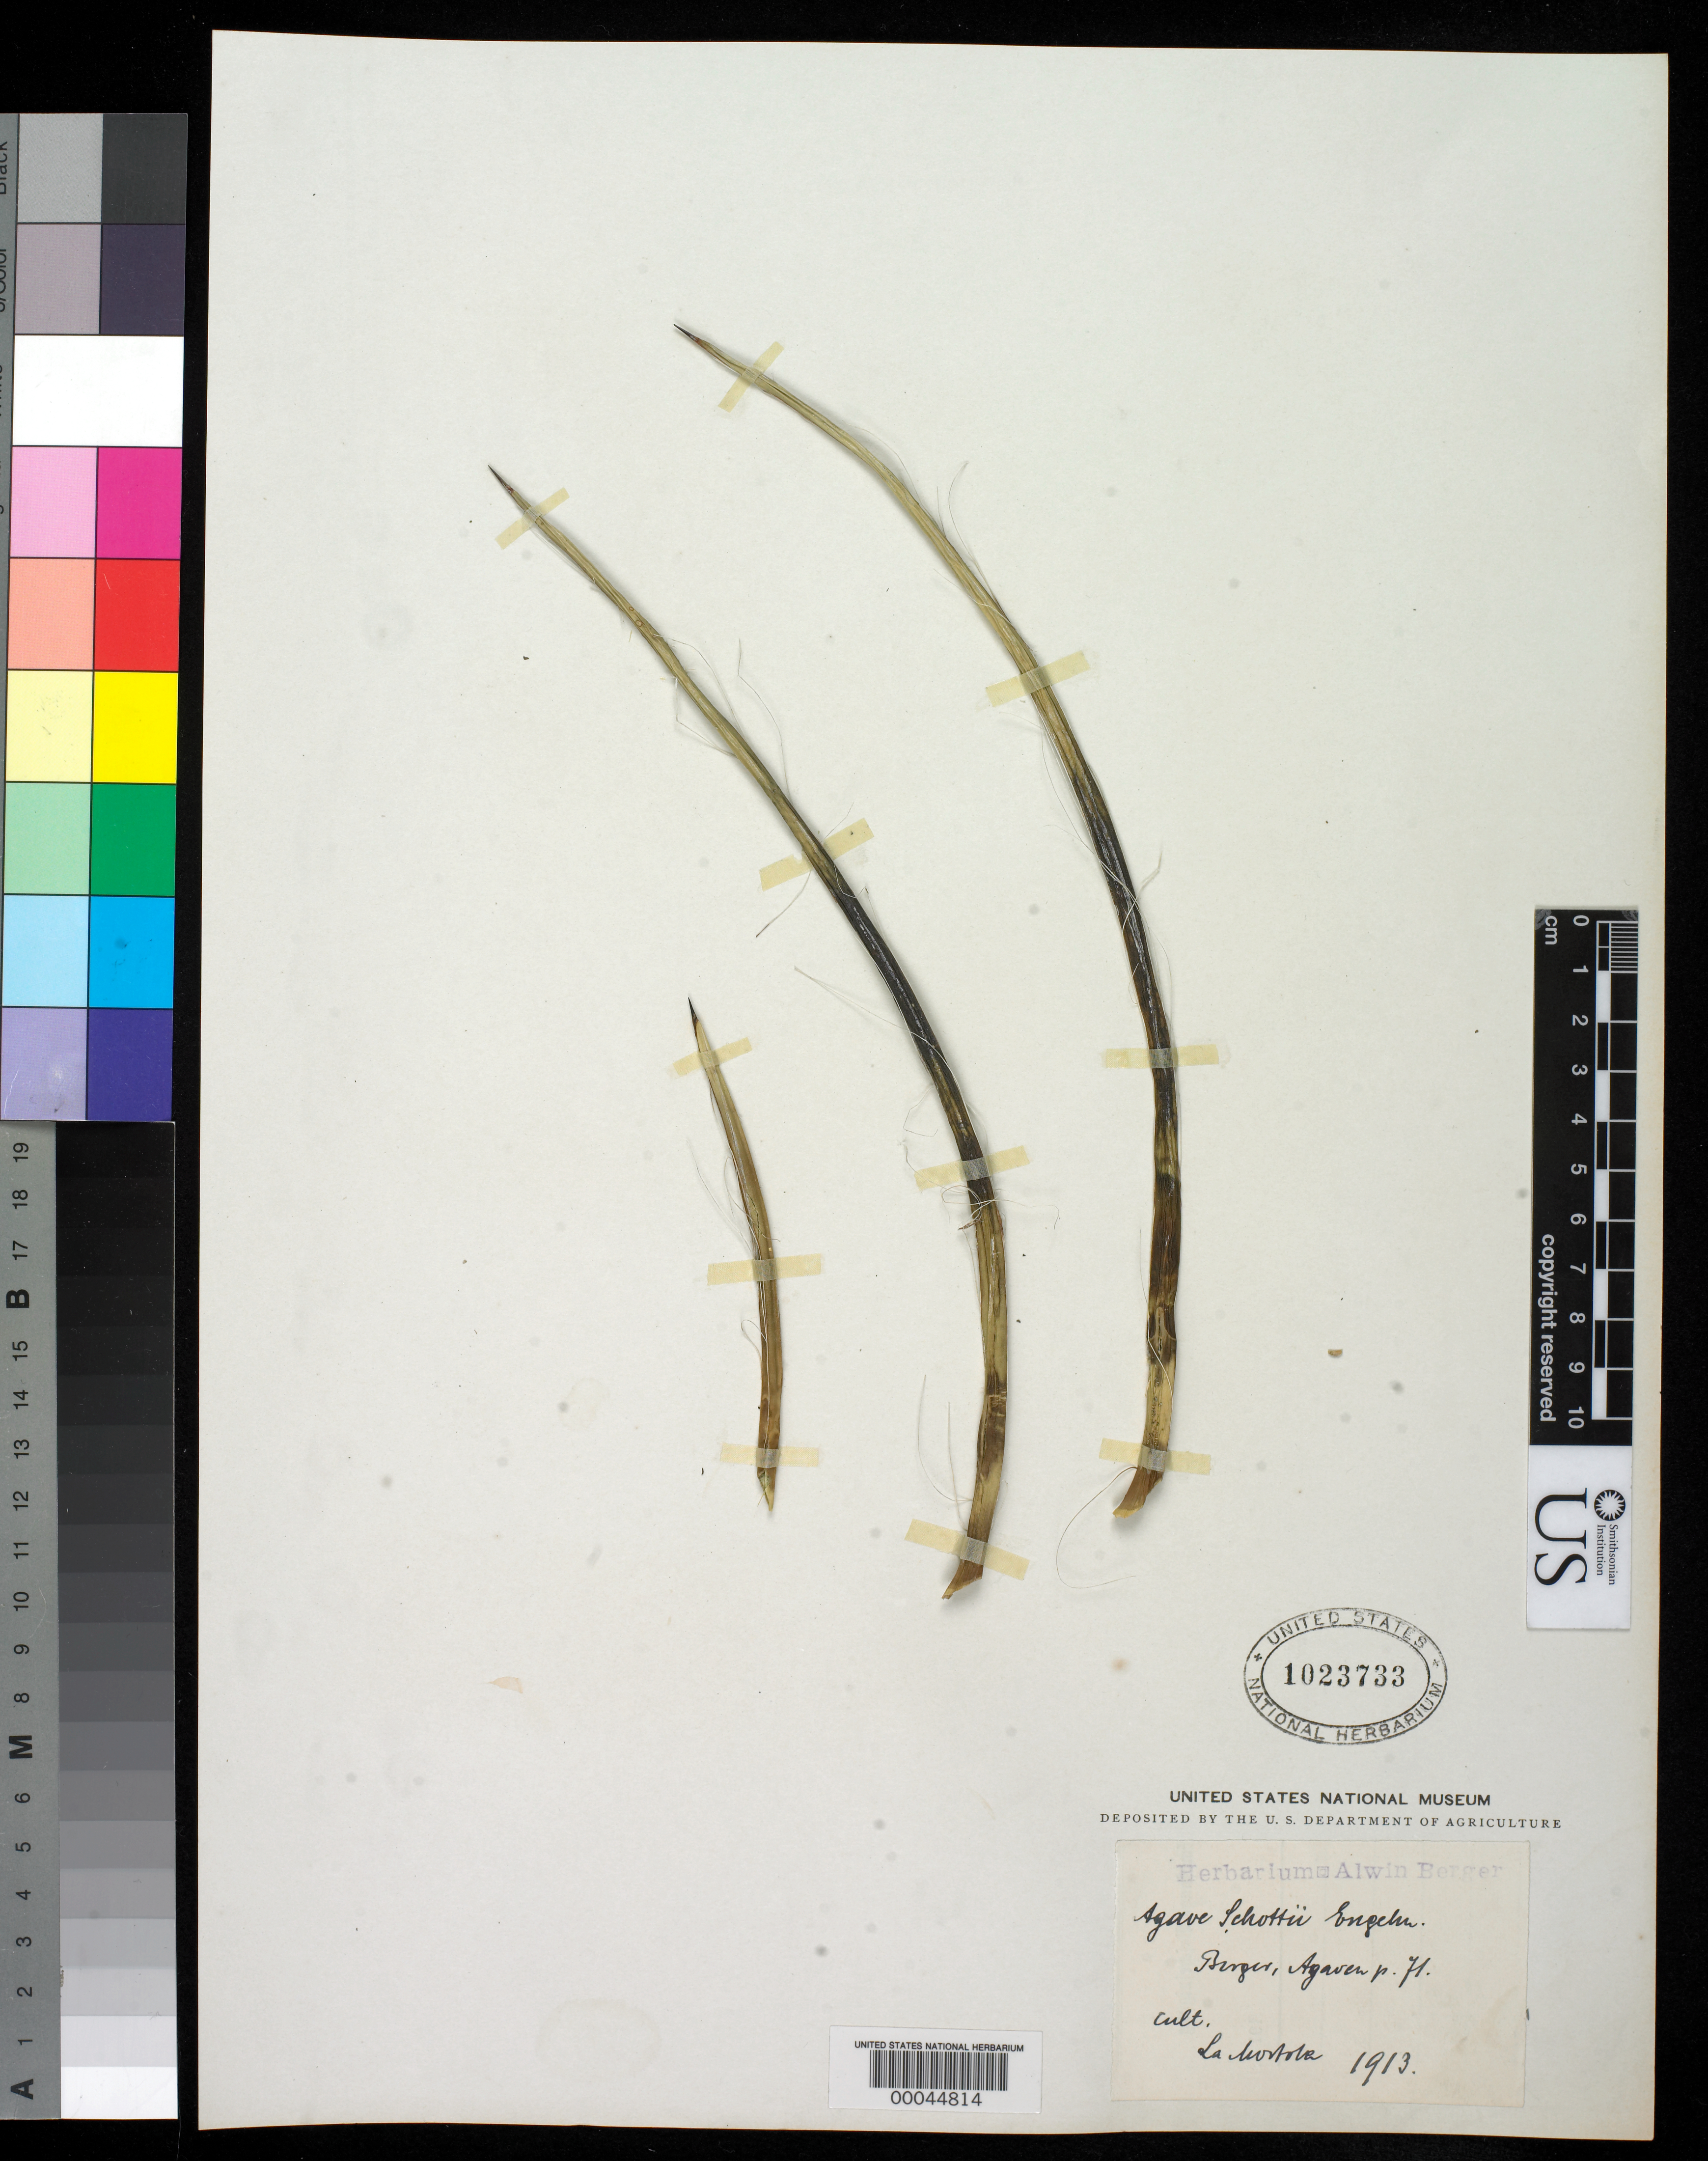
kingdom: Plantae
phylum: Tracheophyta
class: Liliopsida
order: Asparagales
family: Asparagaceae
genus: Agave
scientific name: Agave schottii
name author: Engelm.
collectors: ex herb. A. Berger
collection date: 1909-06-02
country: Mexico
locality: Cultivated at La Mortola, Italy.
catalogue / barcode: US 1023733